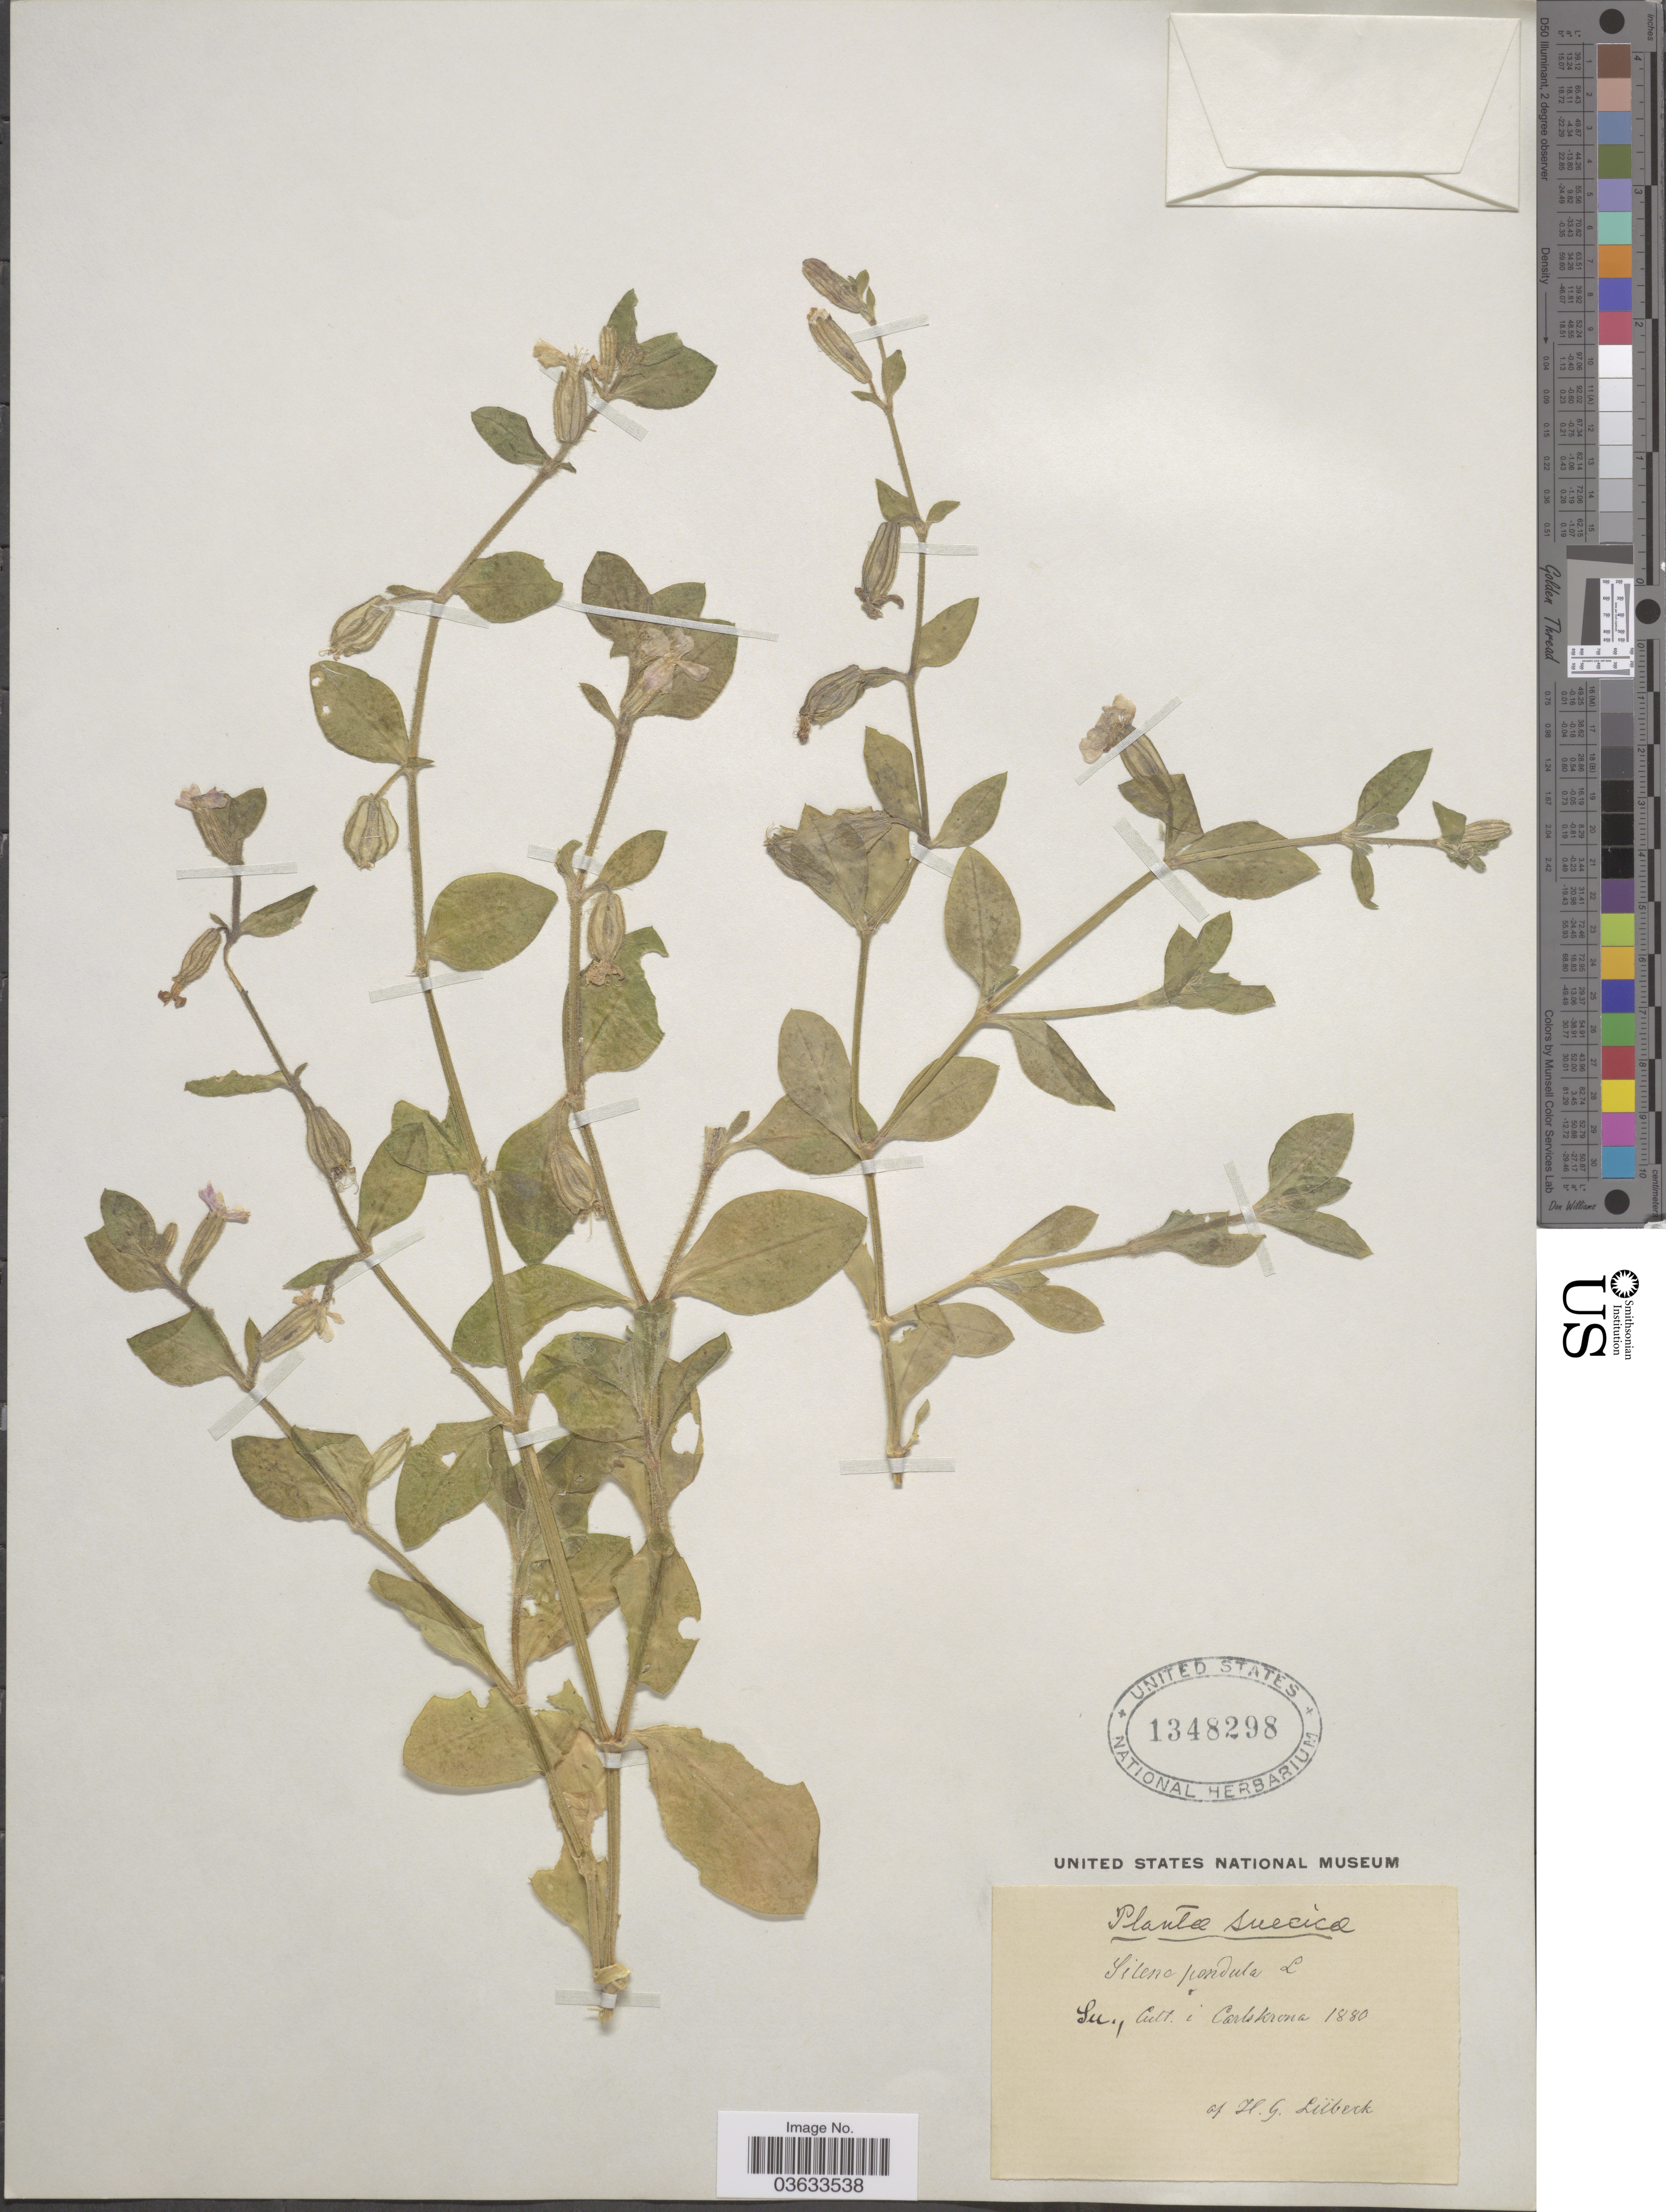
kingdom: Plantae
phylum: Tracheophyta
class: Magnoliopsida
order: Caryophyllales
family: Caryophyllaceae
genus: Silene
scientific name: Silene pendula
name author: L.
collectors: H. Lübeck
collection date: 1880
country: Sweden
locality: Suecicæ. Su., Cult. i Carlskrona.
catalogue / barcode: US 1348298